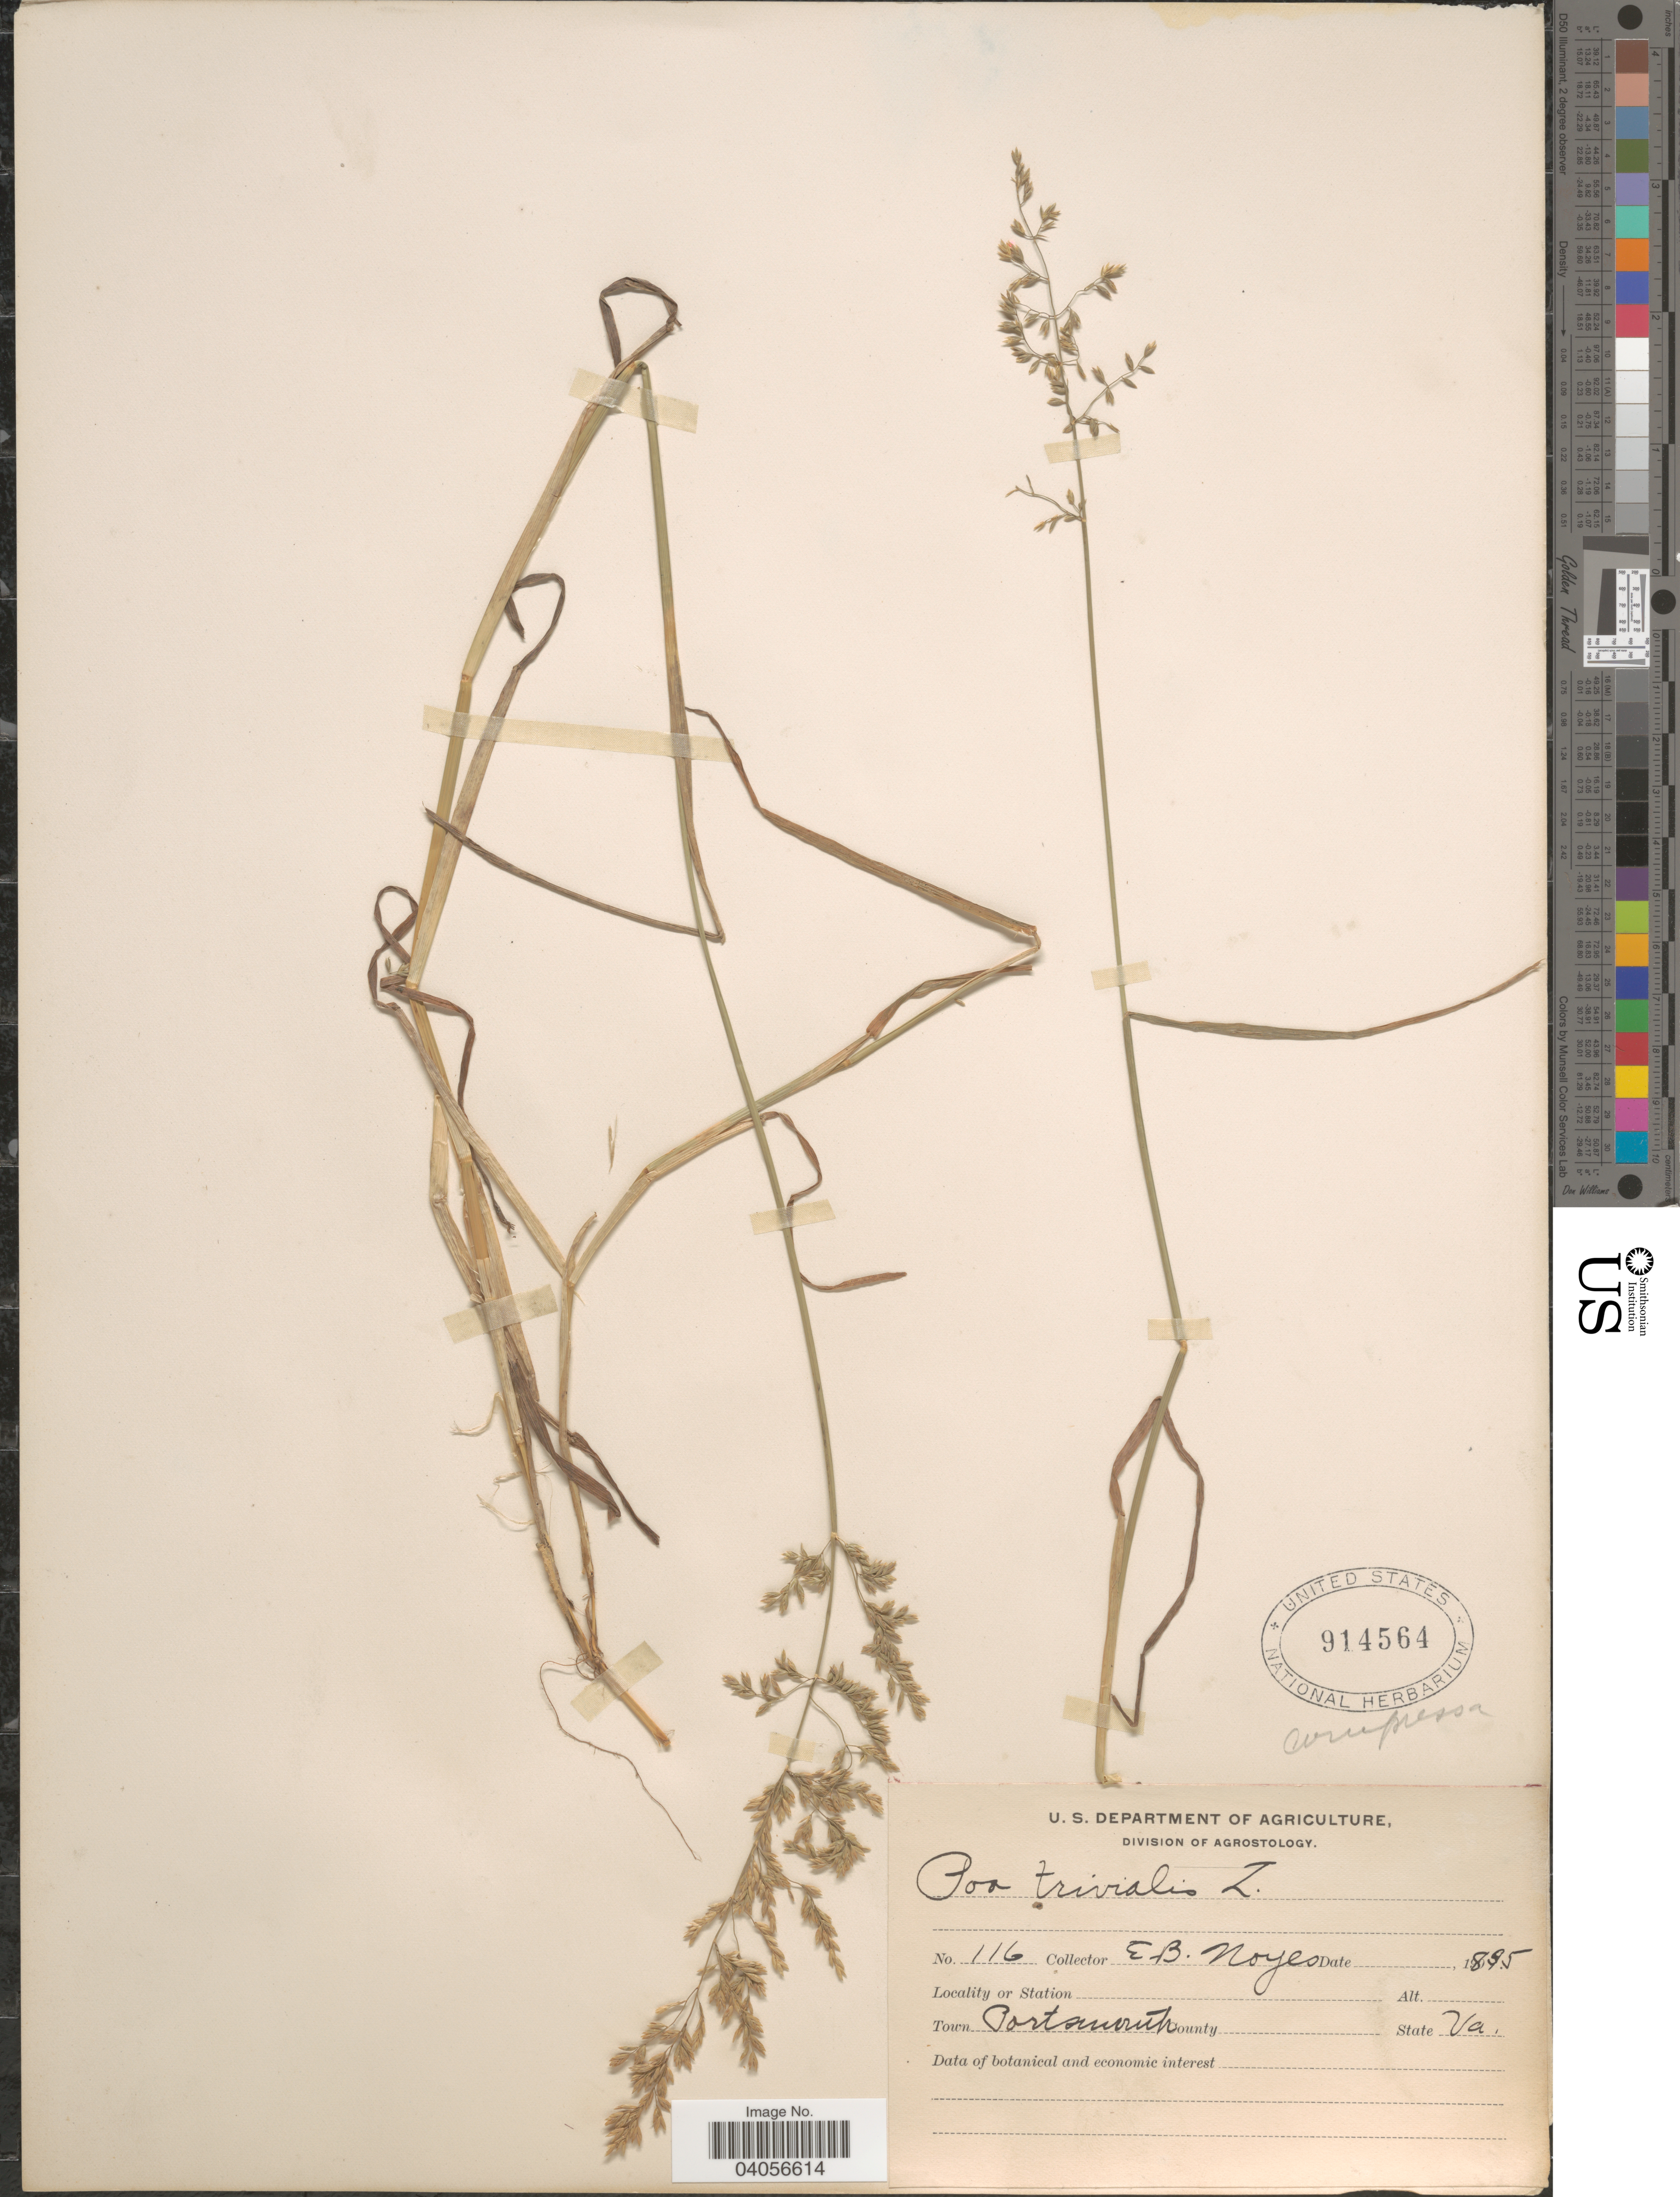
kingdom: Plantae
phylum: Tracheophyta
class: Liliopsida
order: Poales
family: Poaceae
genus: Poa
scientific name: Poa compressa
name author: L.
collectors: E. Noyes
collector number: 116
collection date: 1895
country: United States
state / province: Virginia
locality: Town Portsmouth.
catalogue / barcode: US 914564